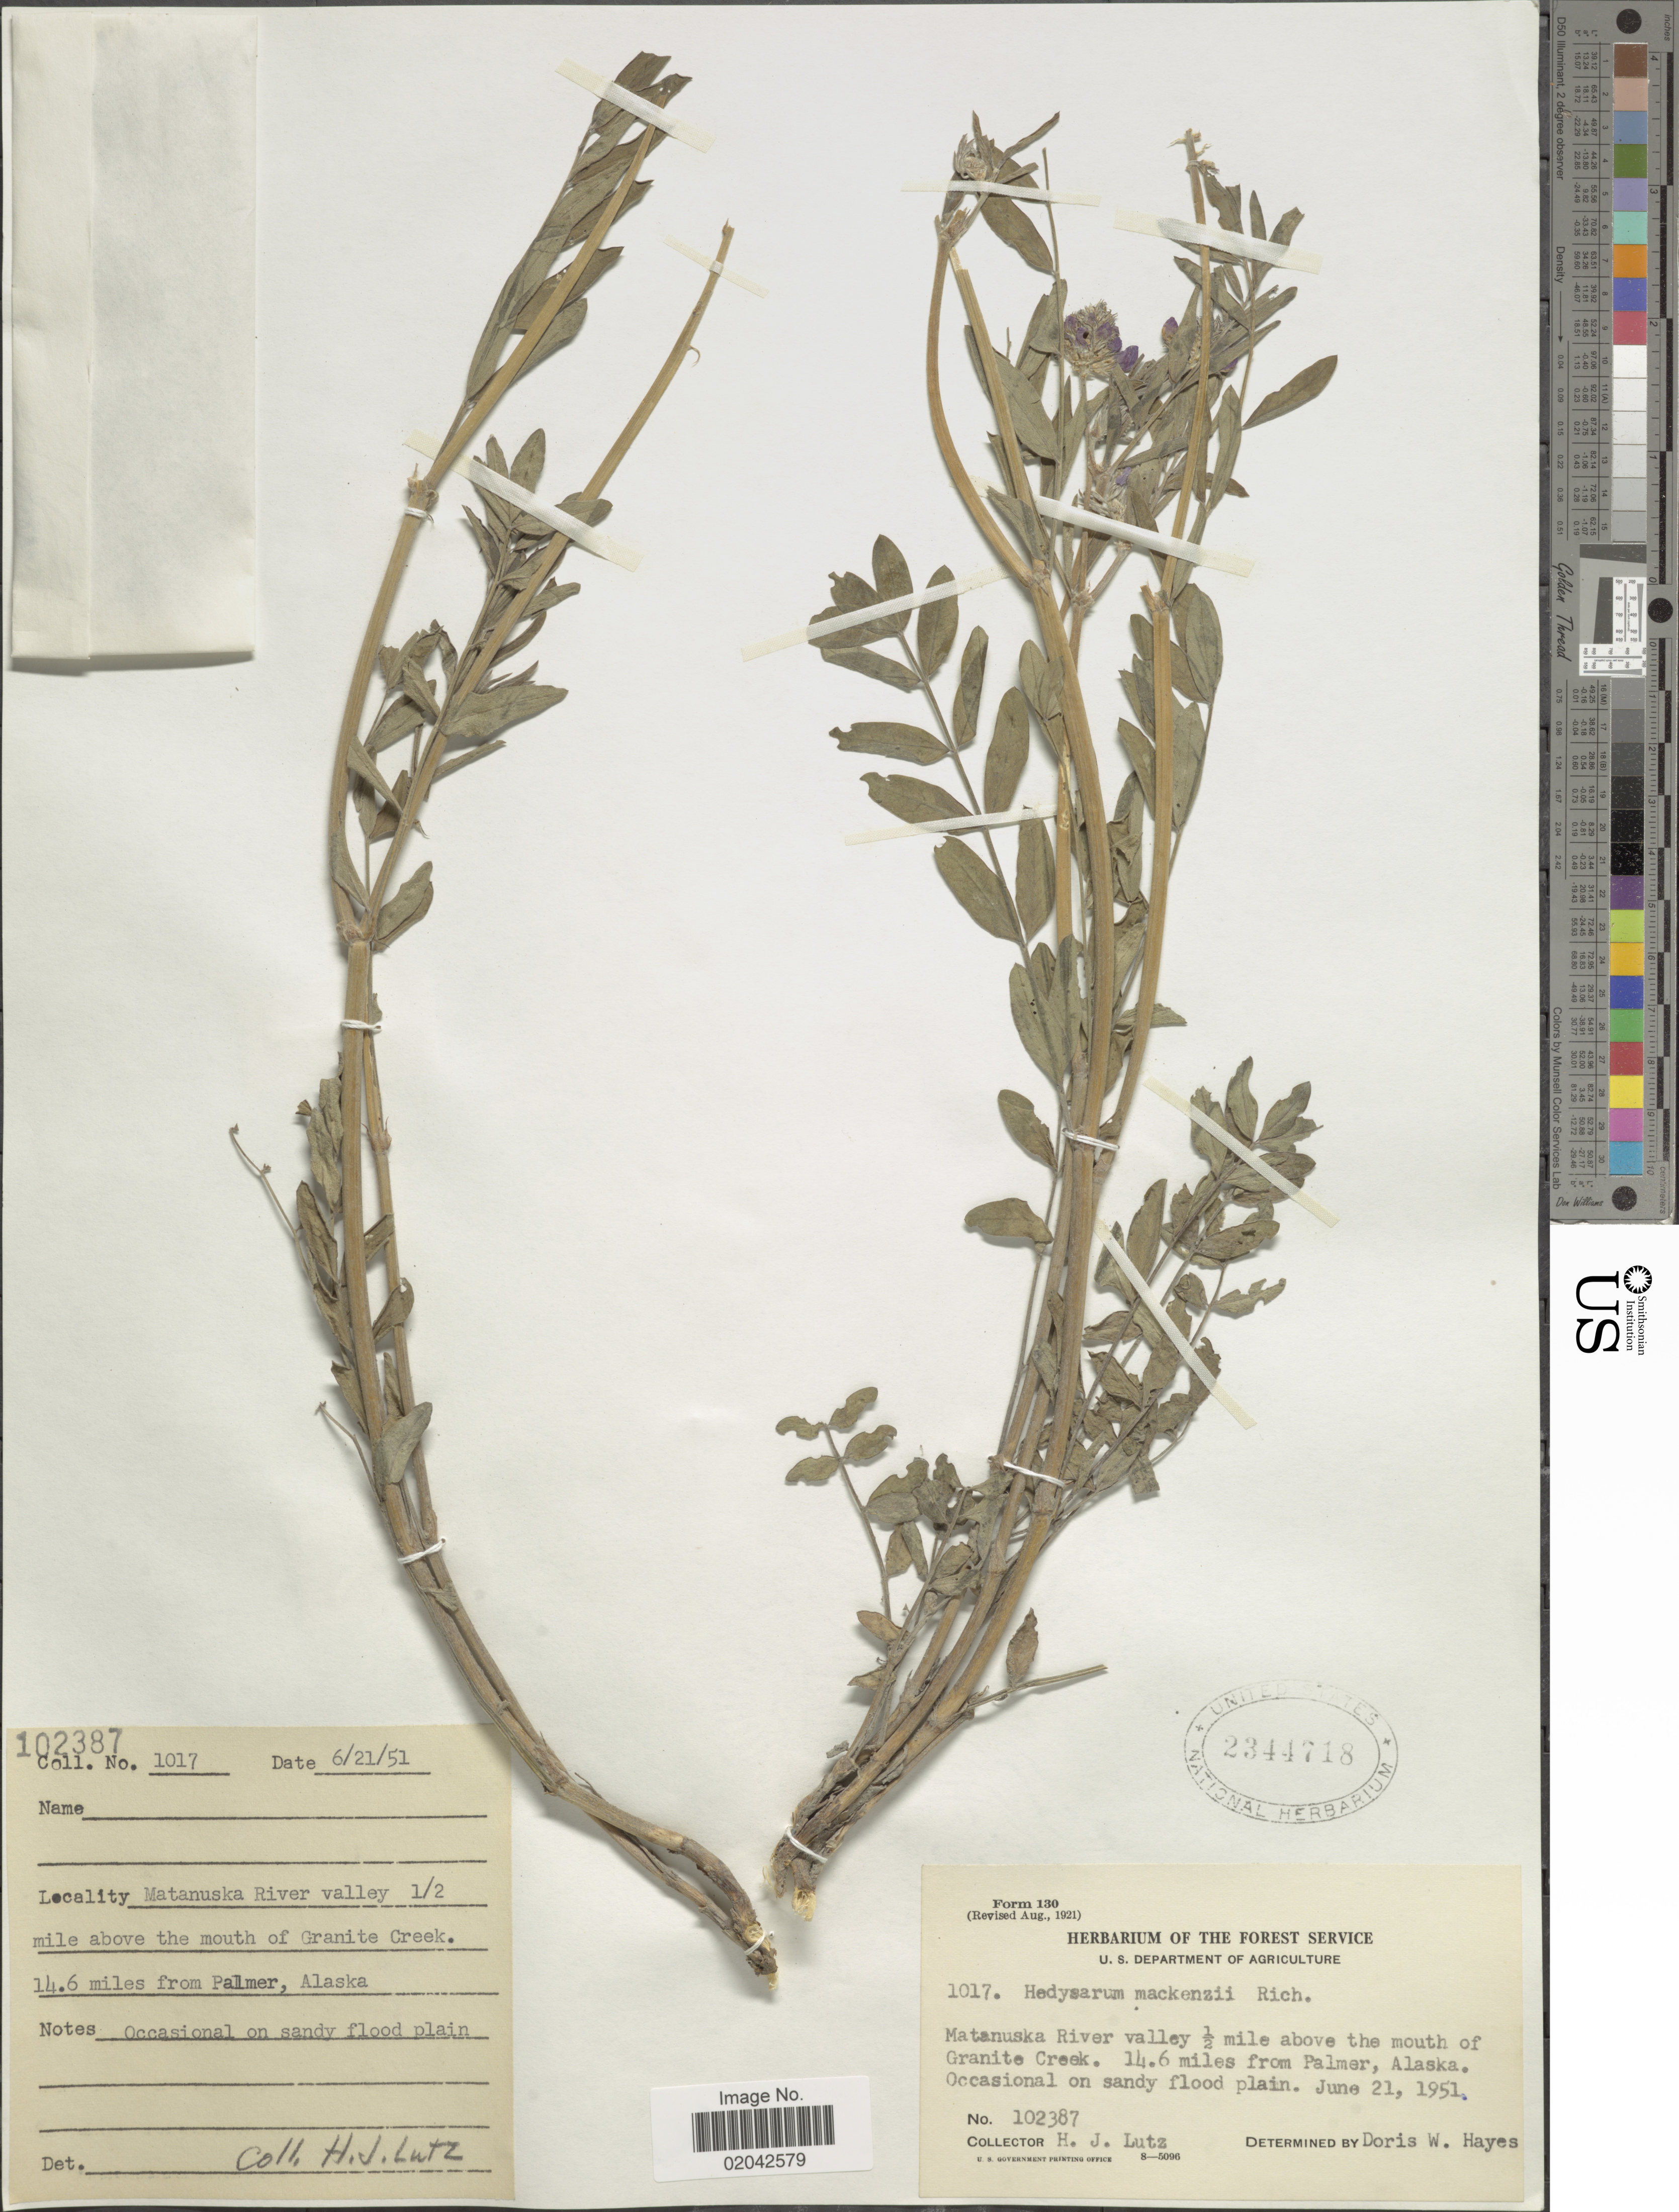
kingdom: Plantae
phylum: Tracheophyta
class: Magnoliopsida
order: Fabales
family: Fabaceae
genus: Hedysarum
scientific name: Hedysarum mackenziei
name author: Richardson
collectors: H. J. Lutz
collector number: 102387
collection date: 1951-06-21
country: United States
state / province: Alaska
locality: Matanuska River valley 1/2 mile above the mouth of Granite Creek, 14.6 miles from Palmer.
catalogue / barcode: US 2344718